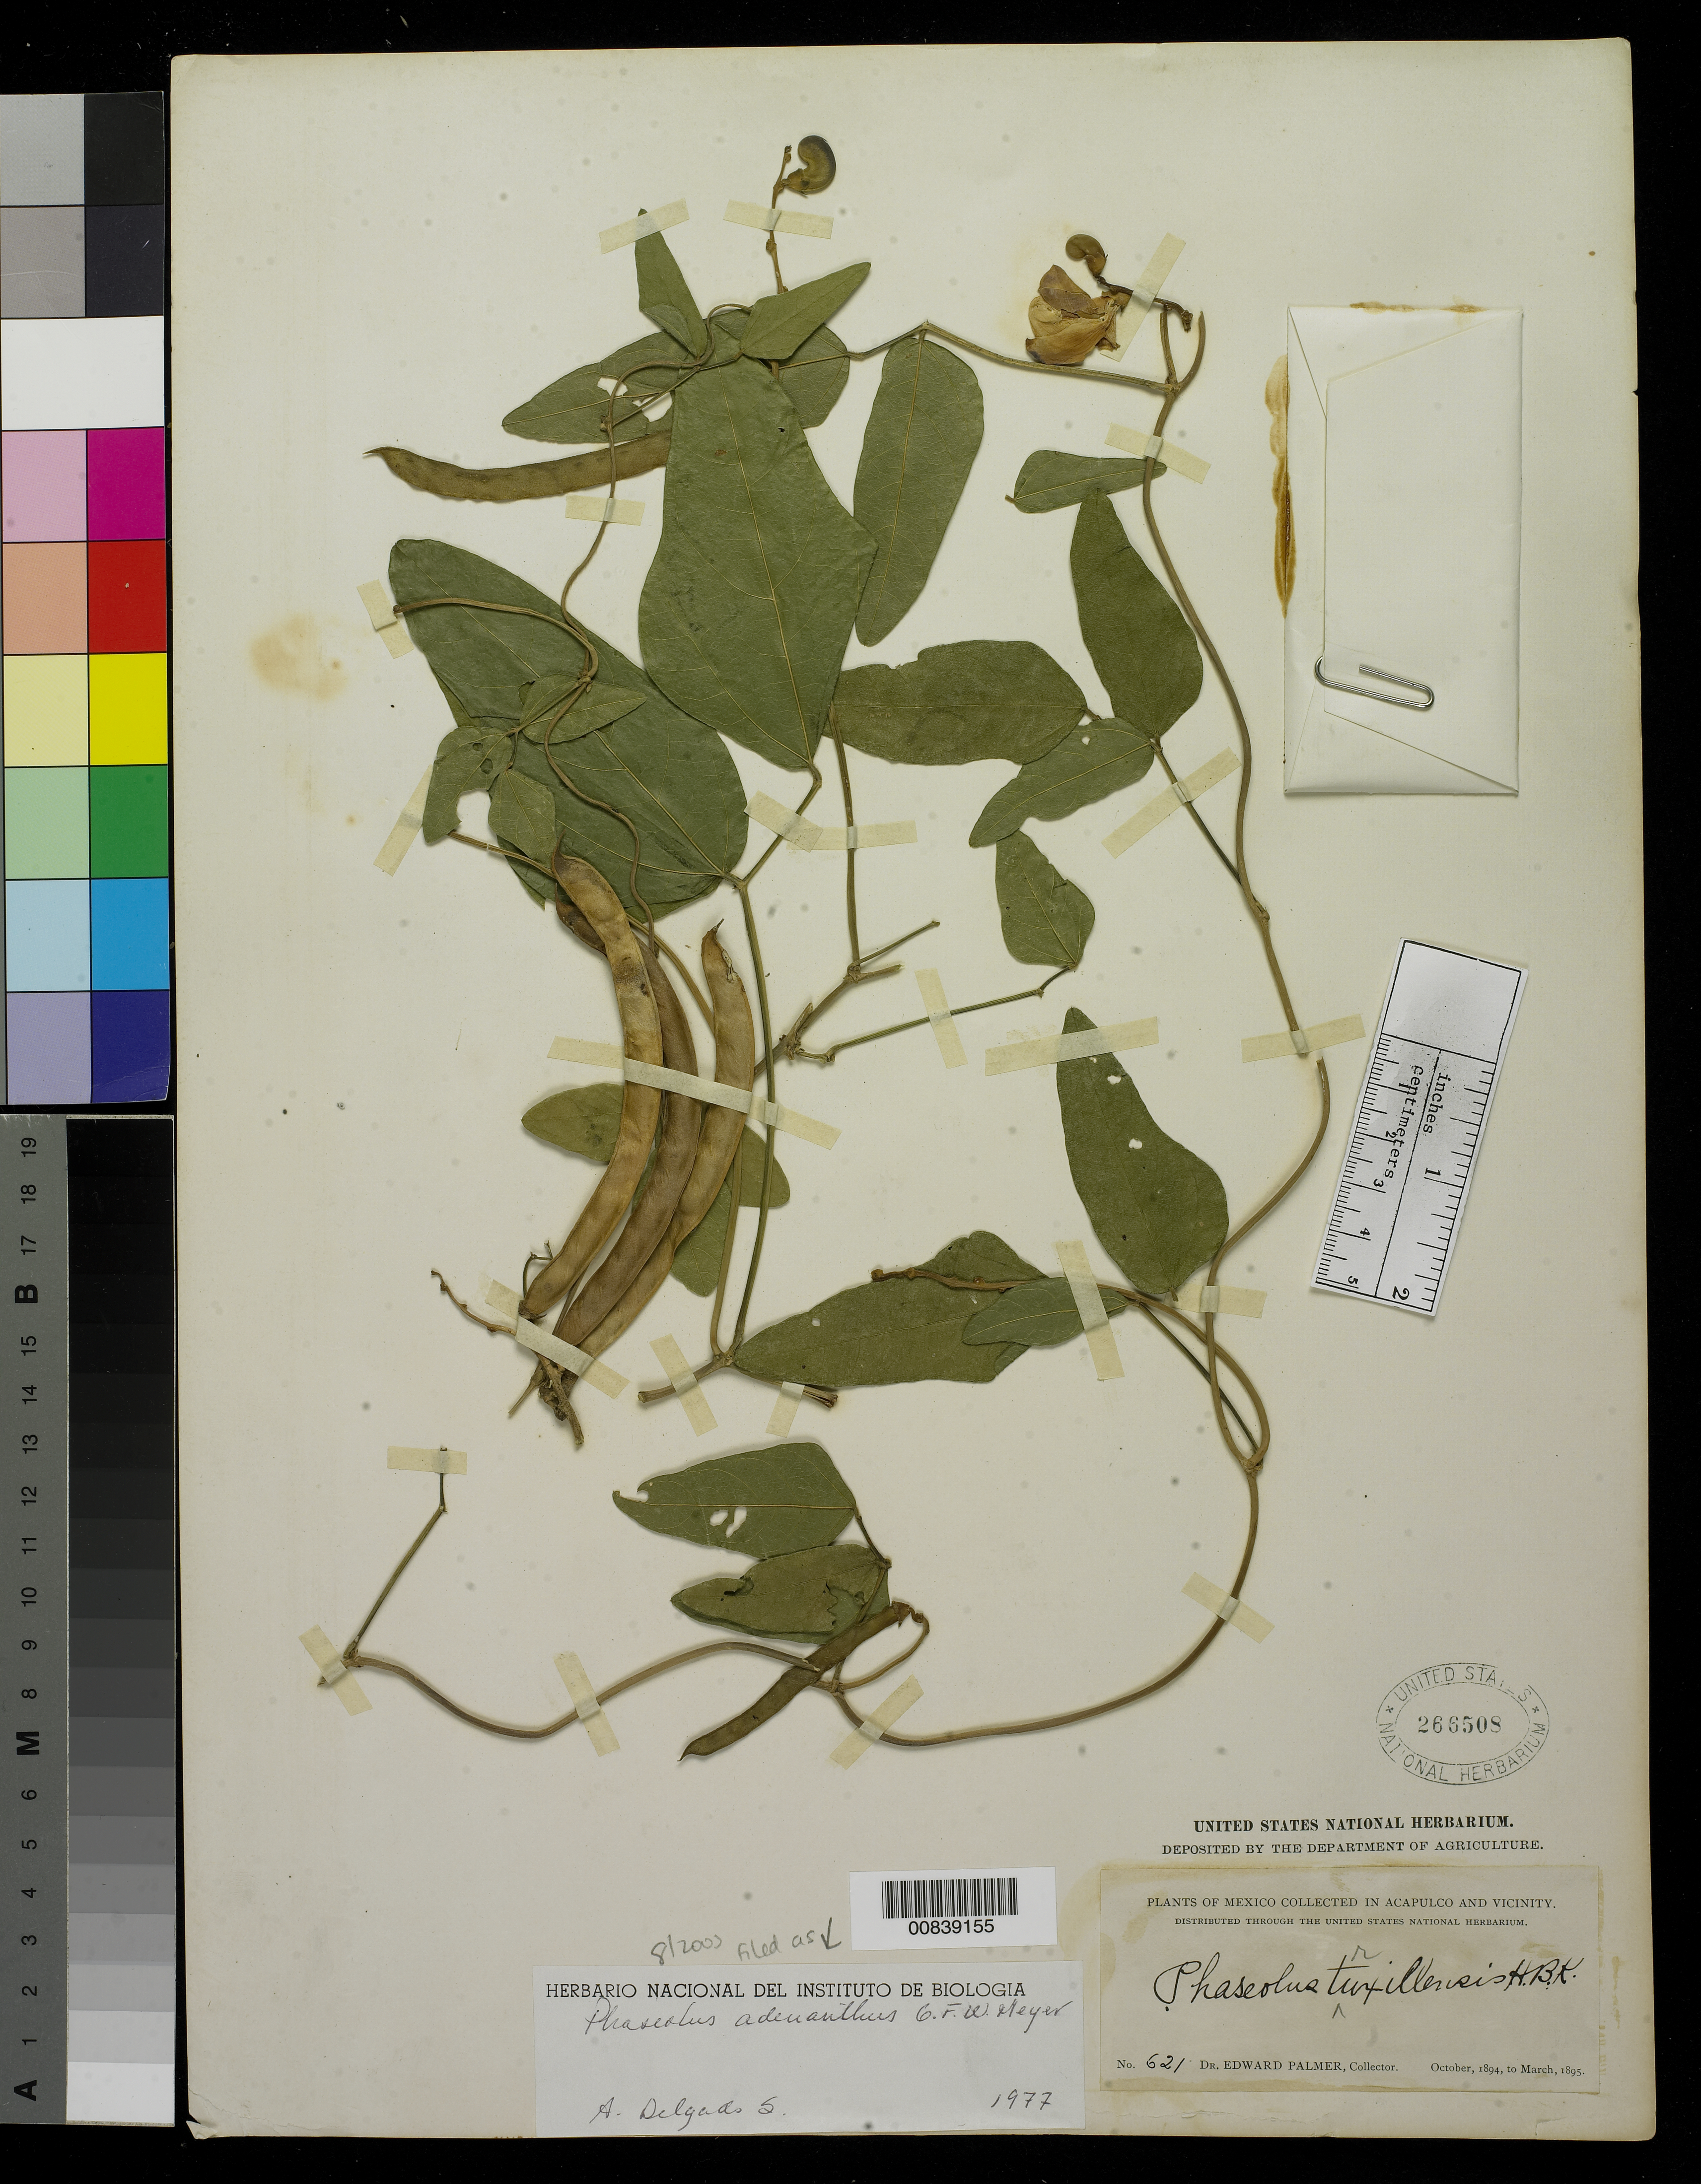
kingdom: Plantae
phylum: Tracheophyta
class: Magnoliopsida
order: Fabales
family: Fabaceae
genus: Leptospron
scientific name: Leptospron adenanthum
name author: (G. Mey.) A. Delgado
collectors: E. Palmer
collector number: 621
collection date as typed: Oct 1894 to -- Mar 1895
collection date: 1894-10/1895-03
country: Mexico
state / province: Guerrero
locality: Acapulco, Guerrero and vicinity.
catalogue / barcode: US 266508